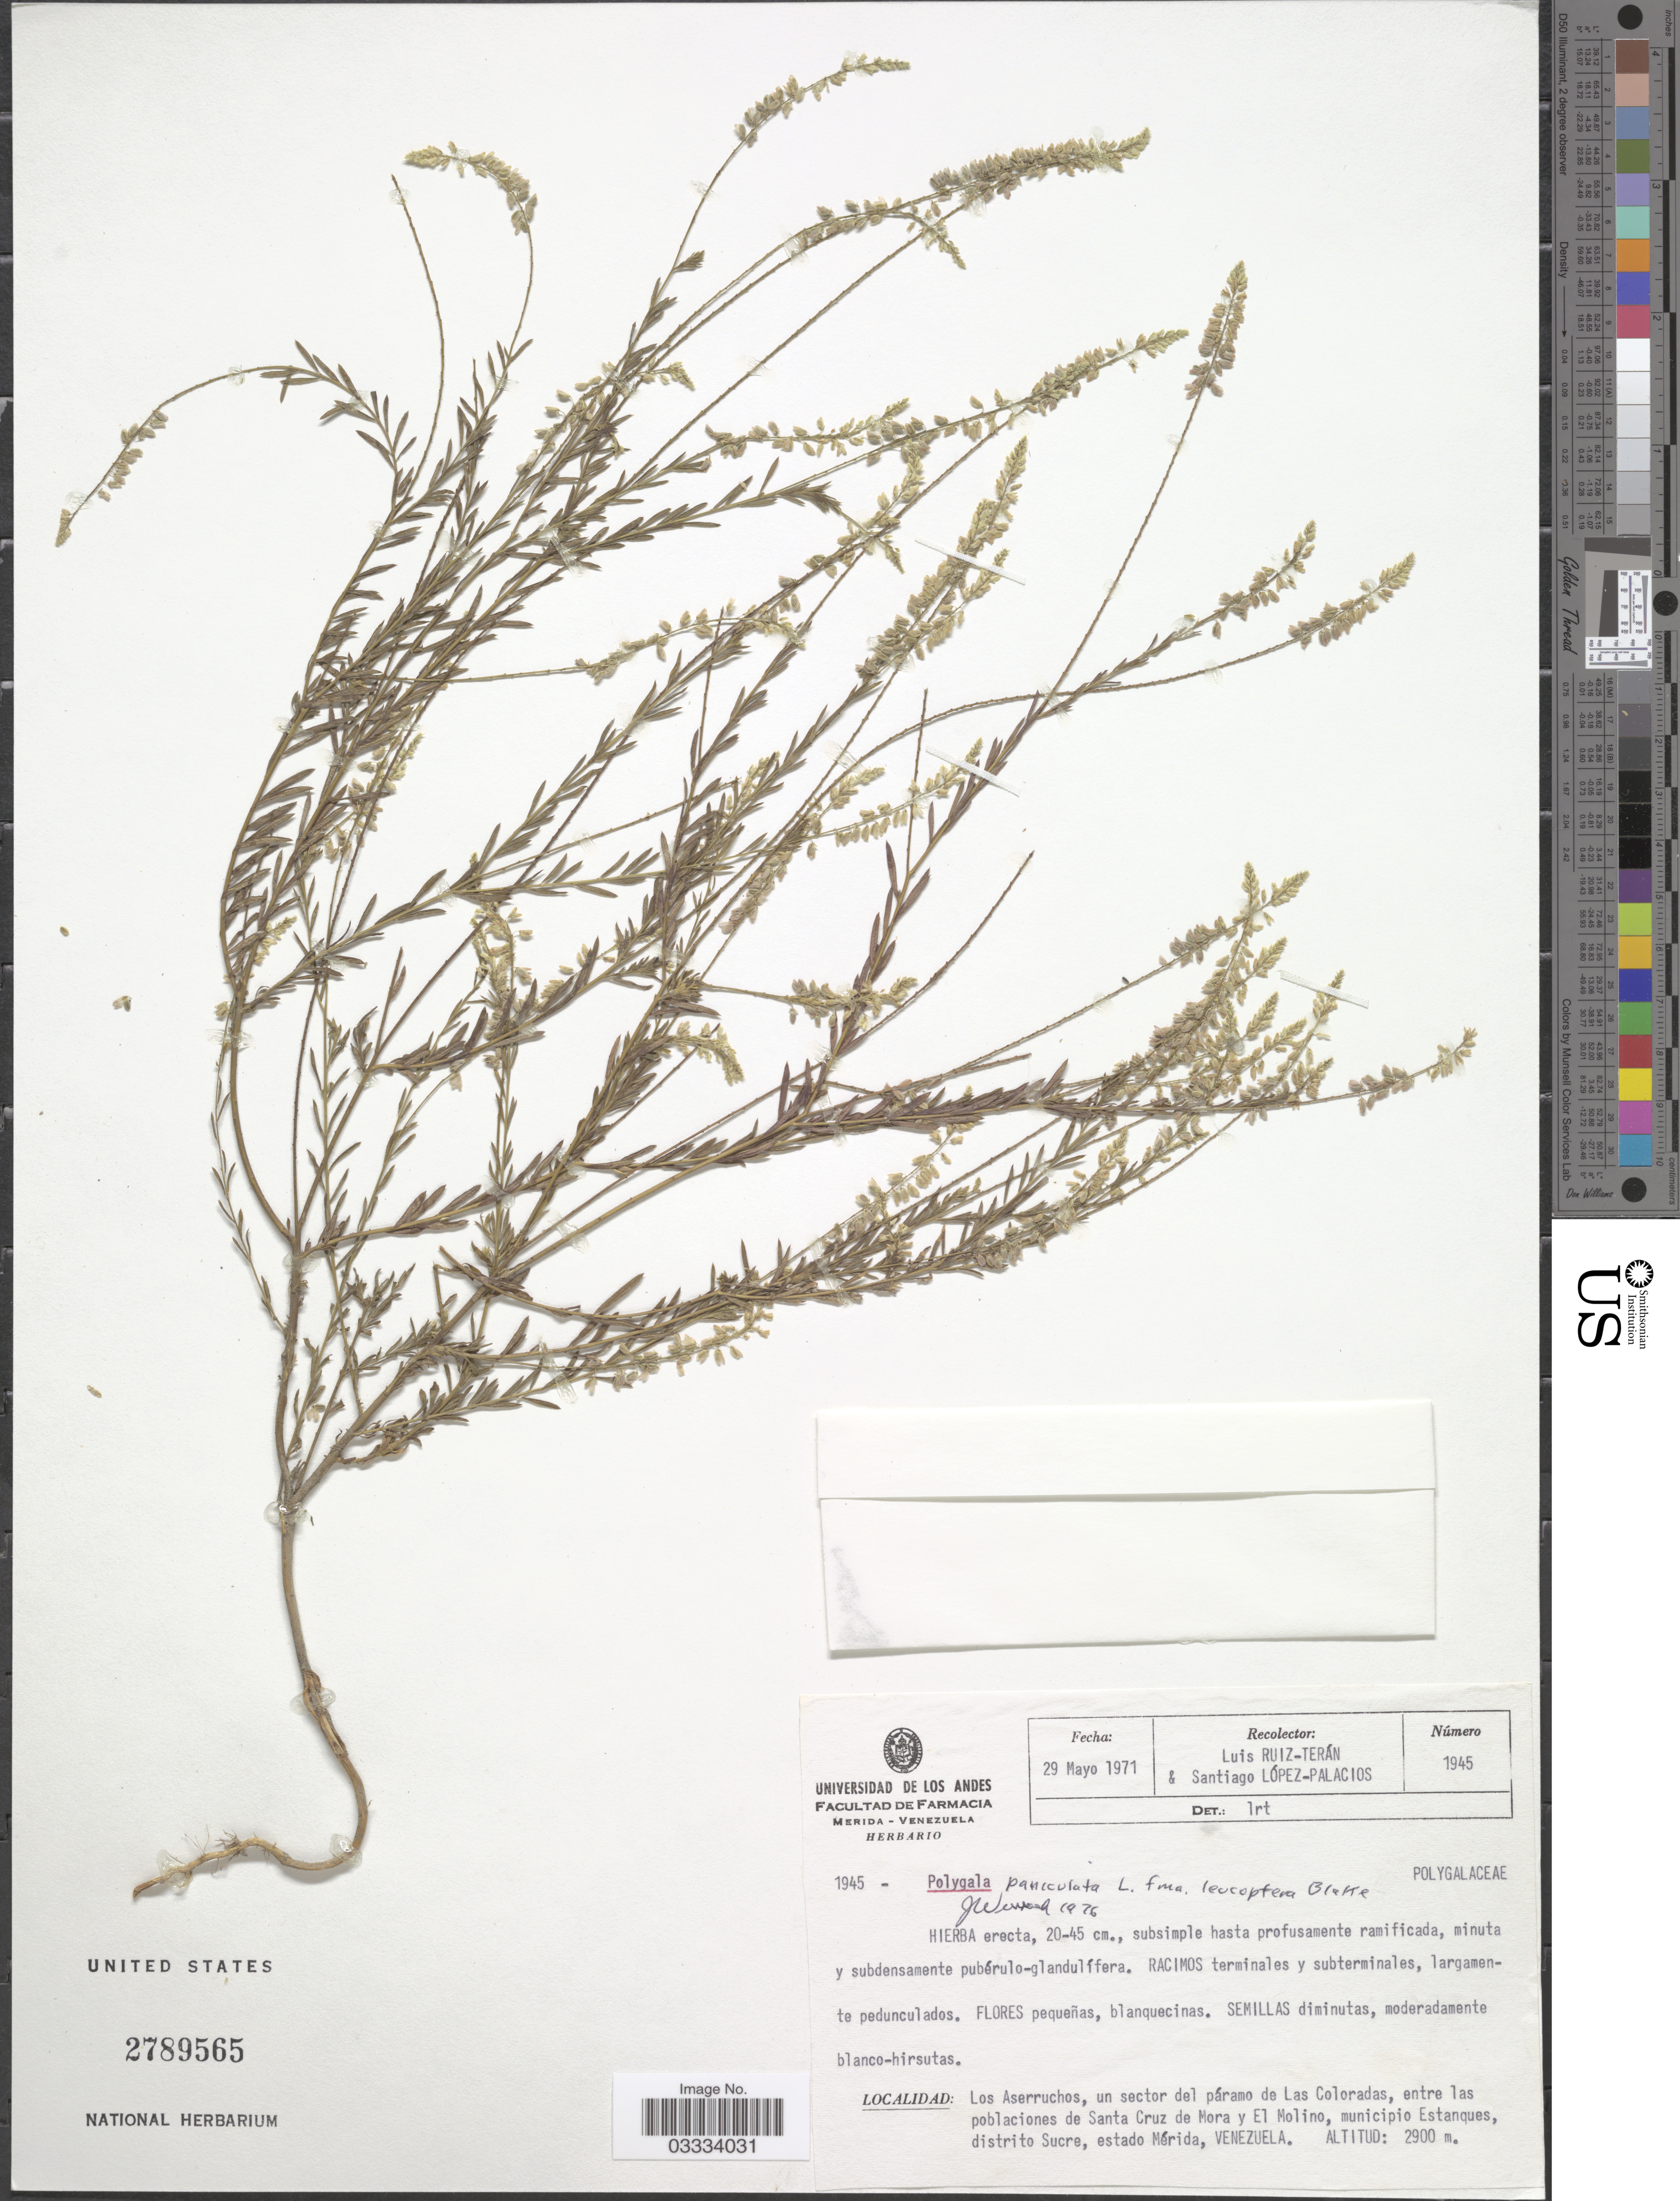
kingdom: Plantae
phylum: Tracheophyta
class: Magnoliopsida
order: Fabales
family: Polygalaceae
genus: Polygala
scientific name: Polygala paniculata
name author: L.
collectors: L. E. Ruíz-Terán & S. López-Palacios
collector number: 1945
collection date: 1971-05-29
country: Venezuela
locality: Los Aserruchos, un sector del páramo de Las Coloradas, entre las poblaciones de Santa Cruz de Mora y El Molino, municipio Estanques, distrito Sucre, estado Mérida.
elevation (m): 2900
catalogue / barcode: US 2789565